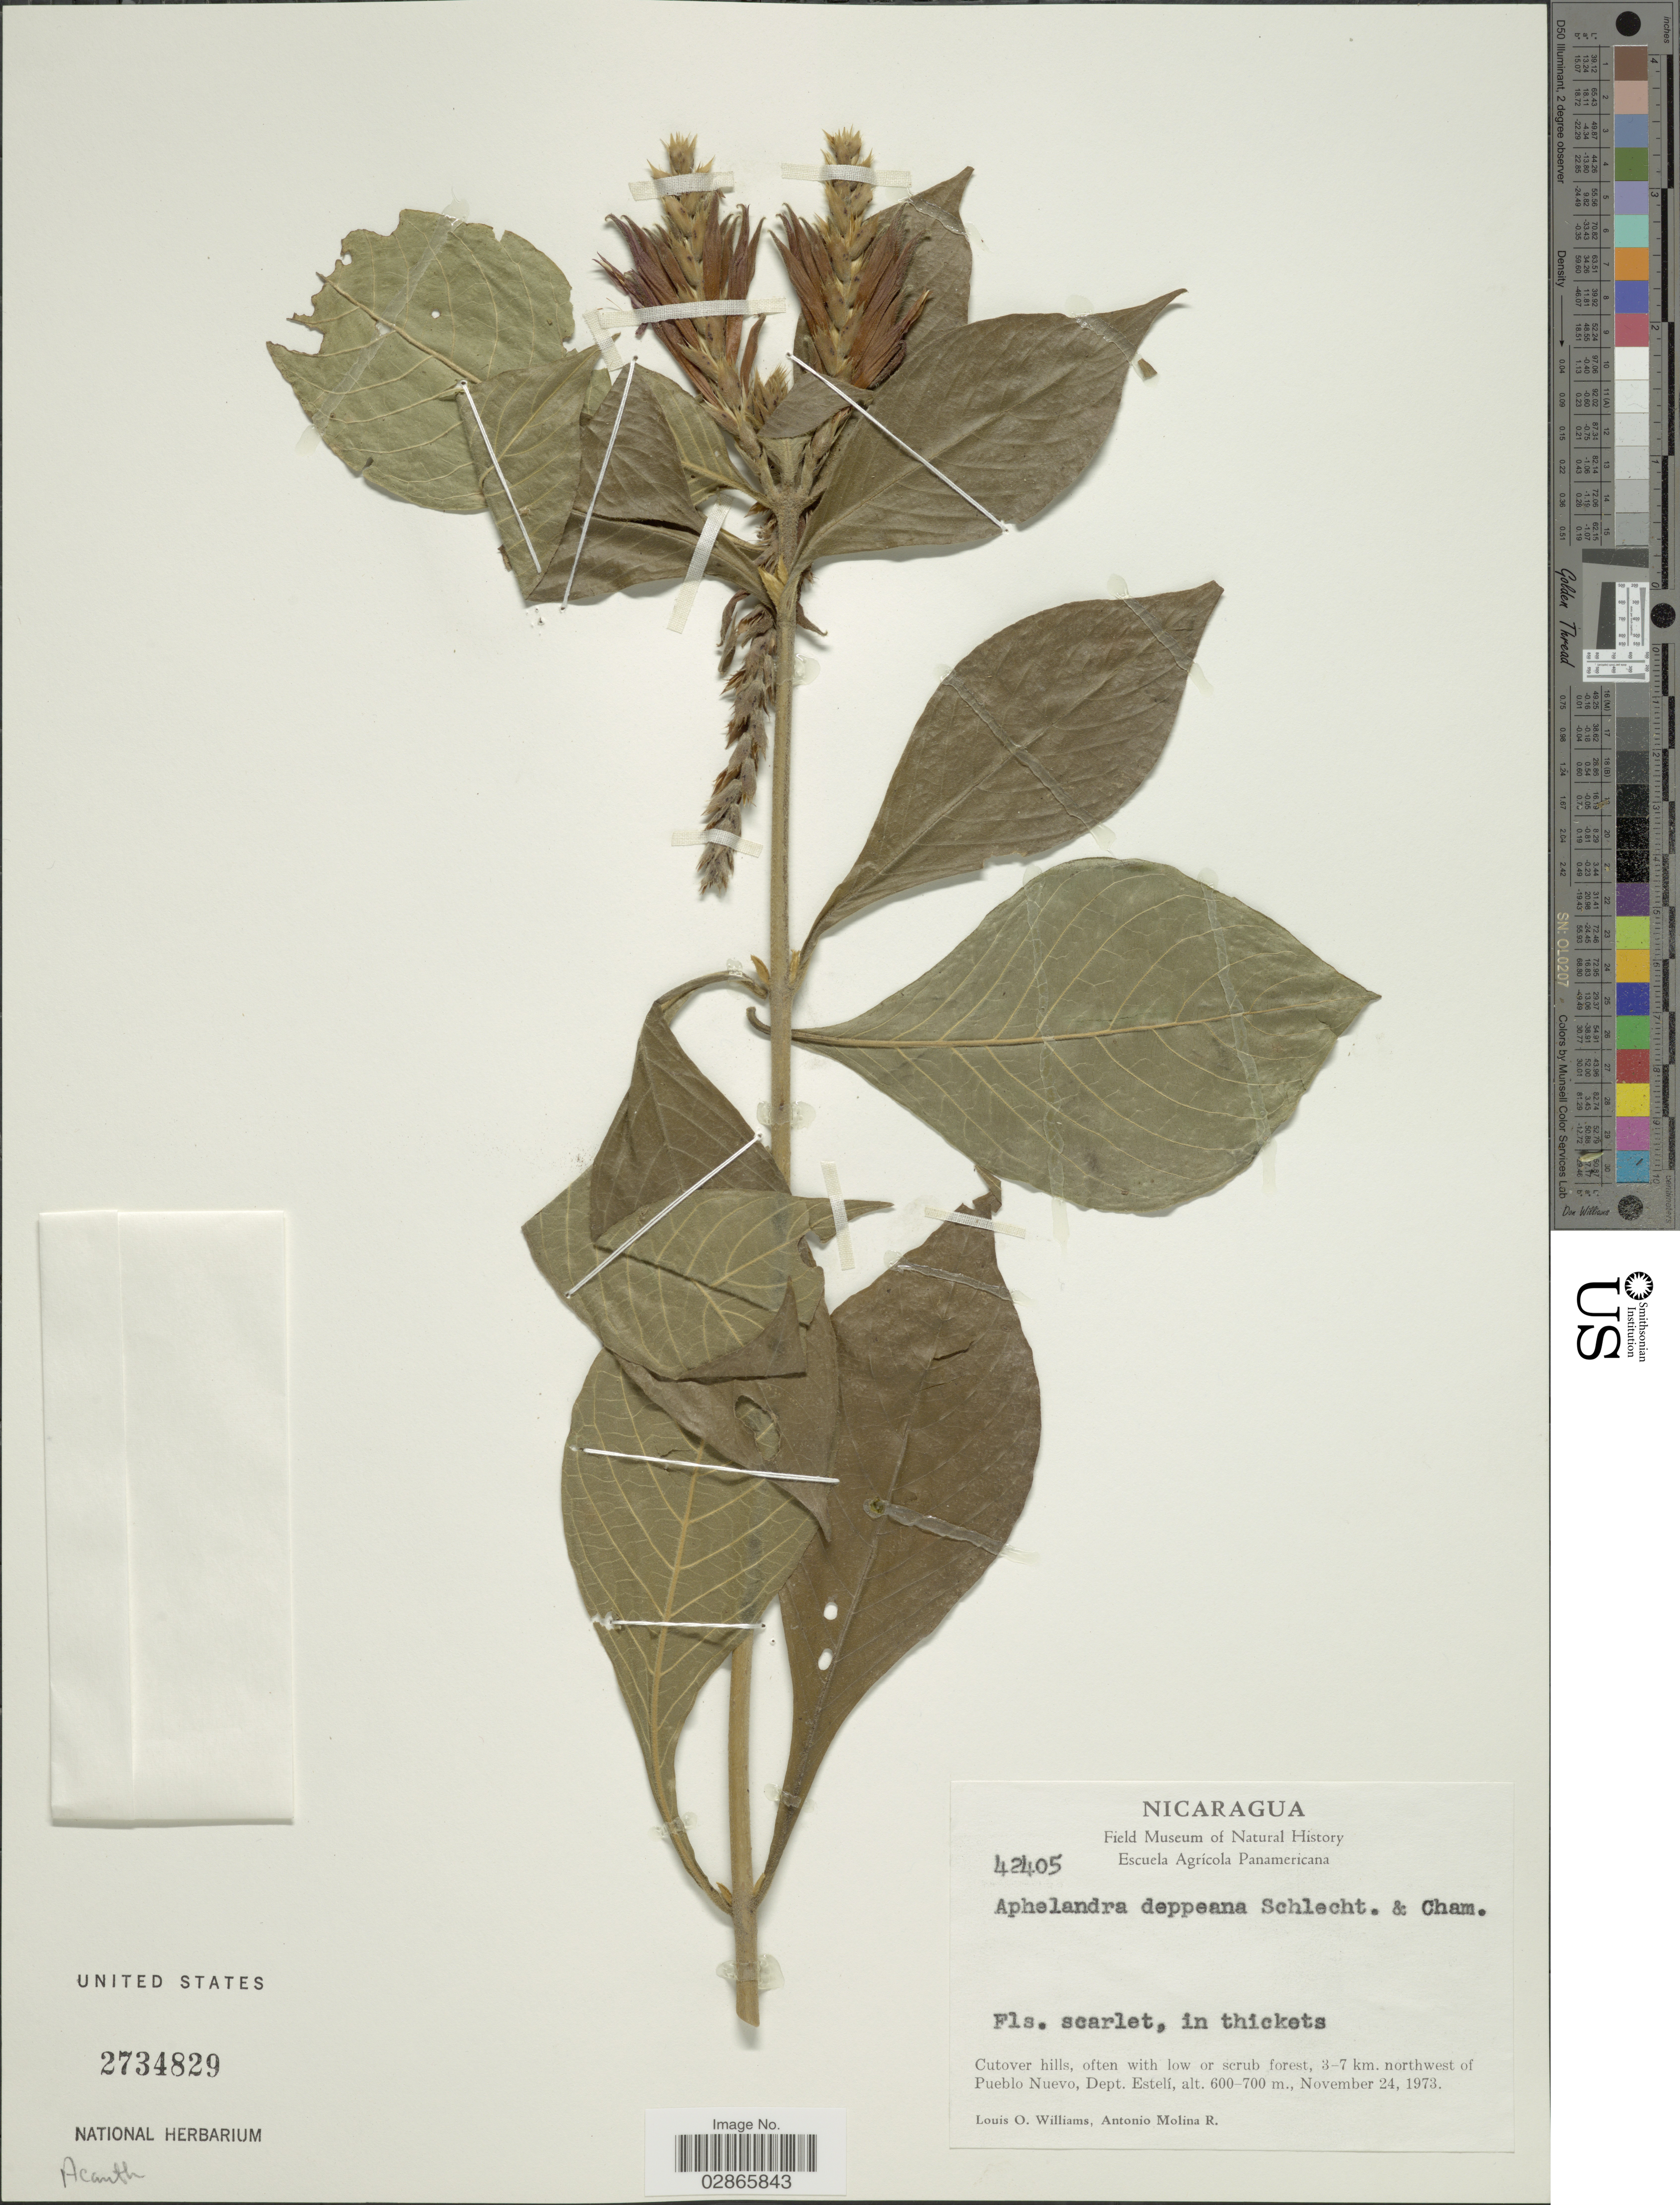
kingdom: Plantae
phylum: Tracheophyta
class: Magnoliopsida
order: Lamiales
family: Acanthaceae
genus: Aphelandra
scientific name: Aphelandra deppeana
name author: Schltdl. & Cham.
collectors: L. O. Williams & A. Molina R.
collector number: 42405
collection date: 1973-11-24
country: Nicaragua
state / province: Esteli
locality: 3-7 km. northwest of Pueblo Nuevo, Dept. Estelí.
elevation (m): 600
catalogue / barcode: US 2734829